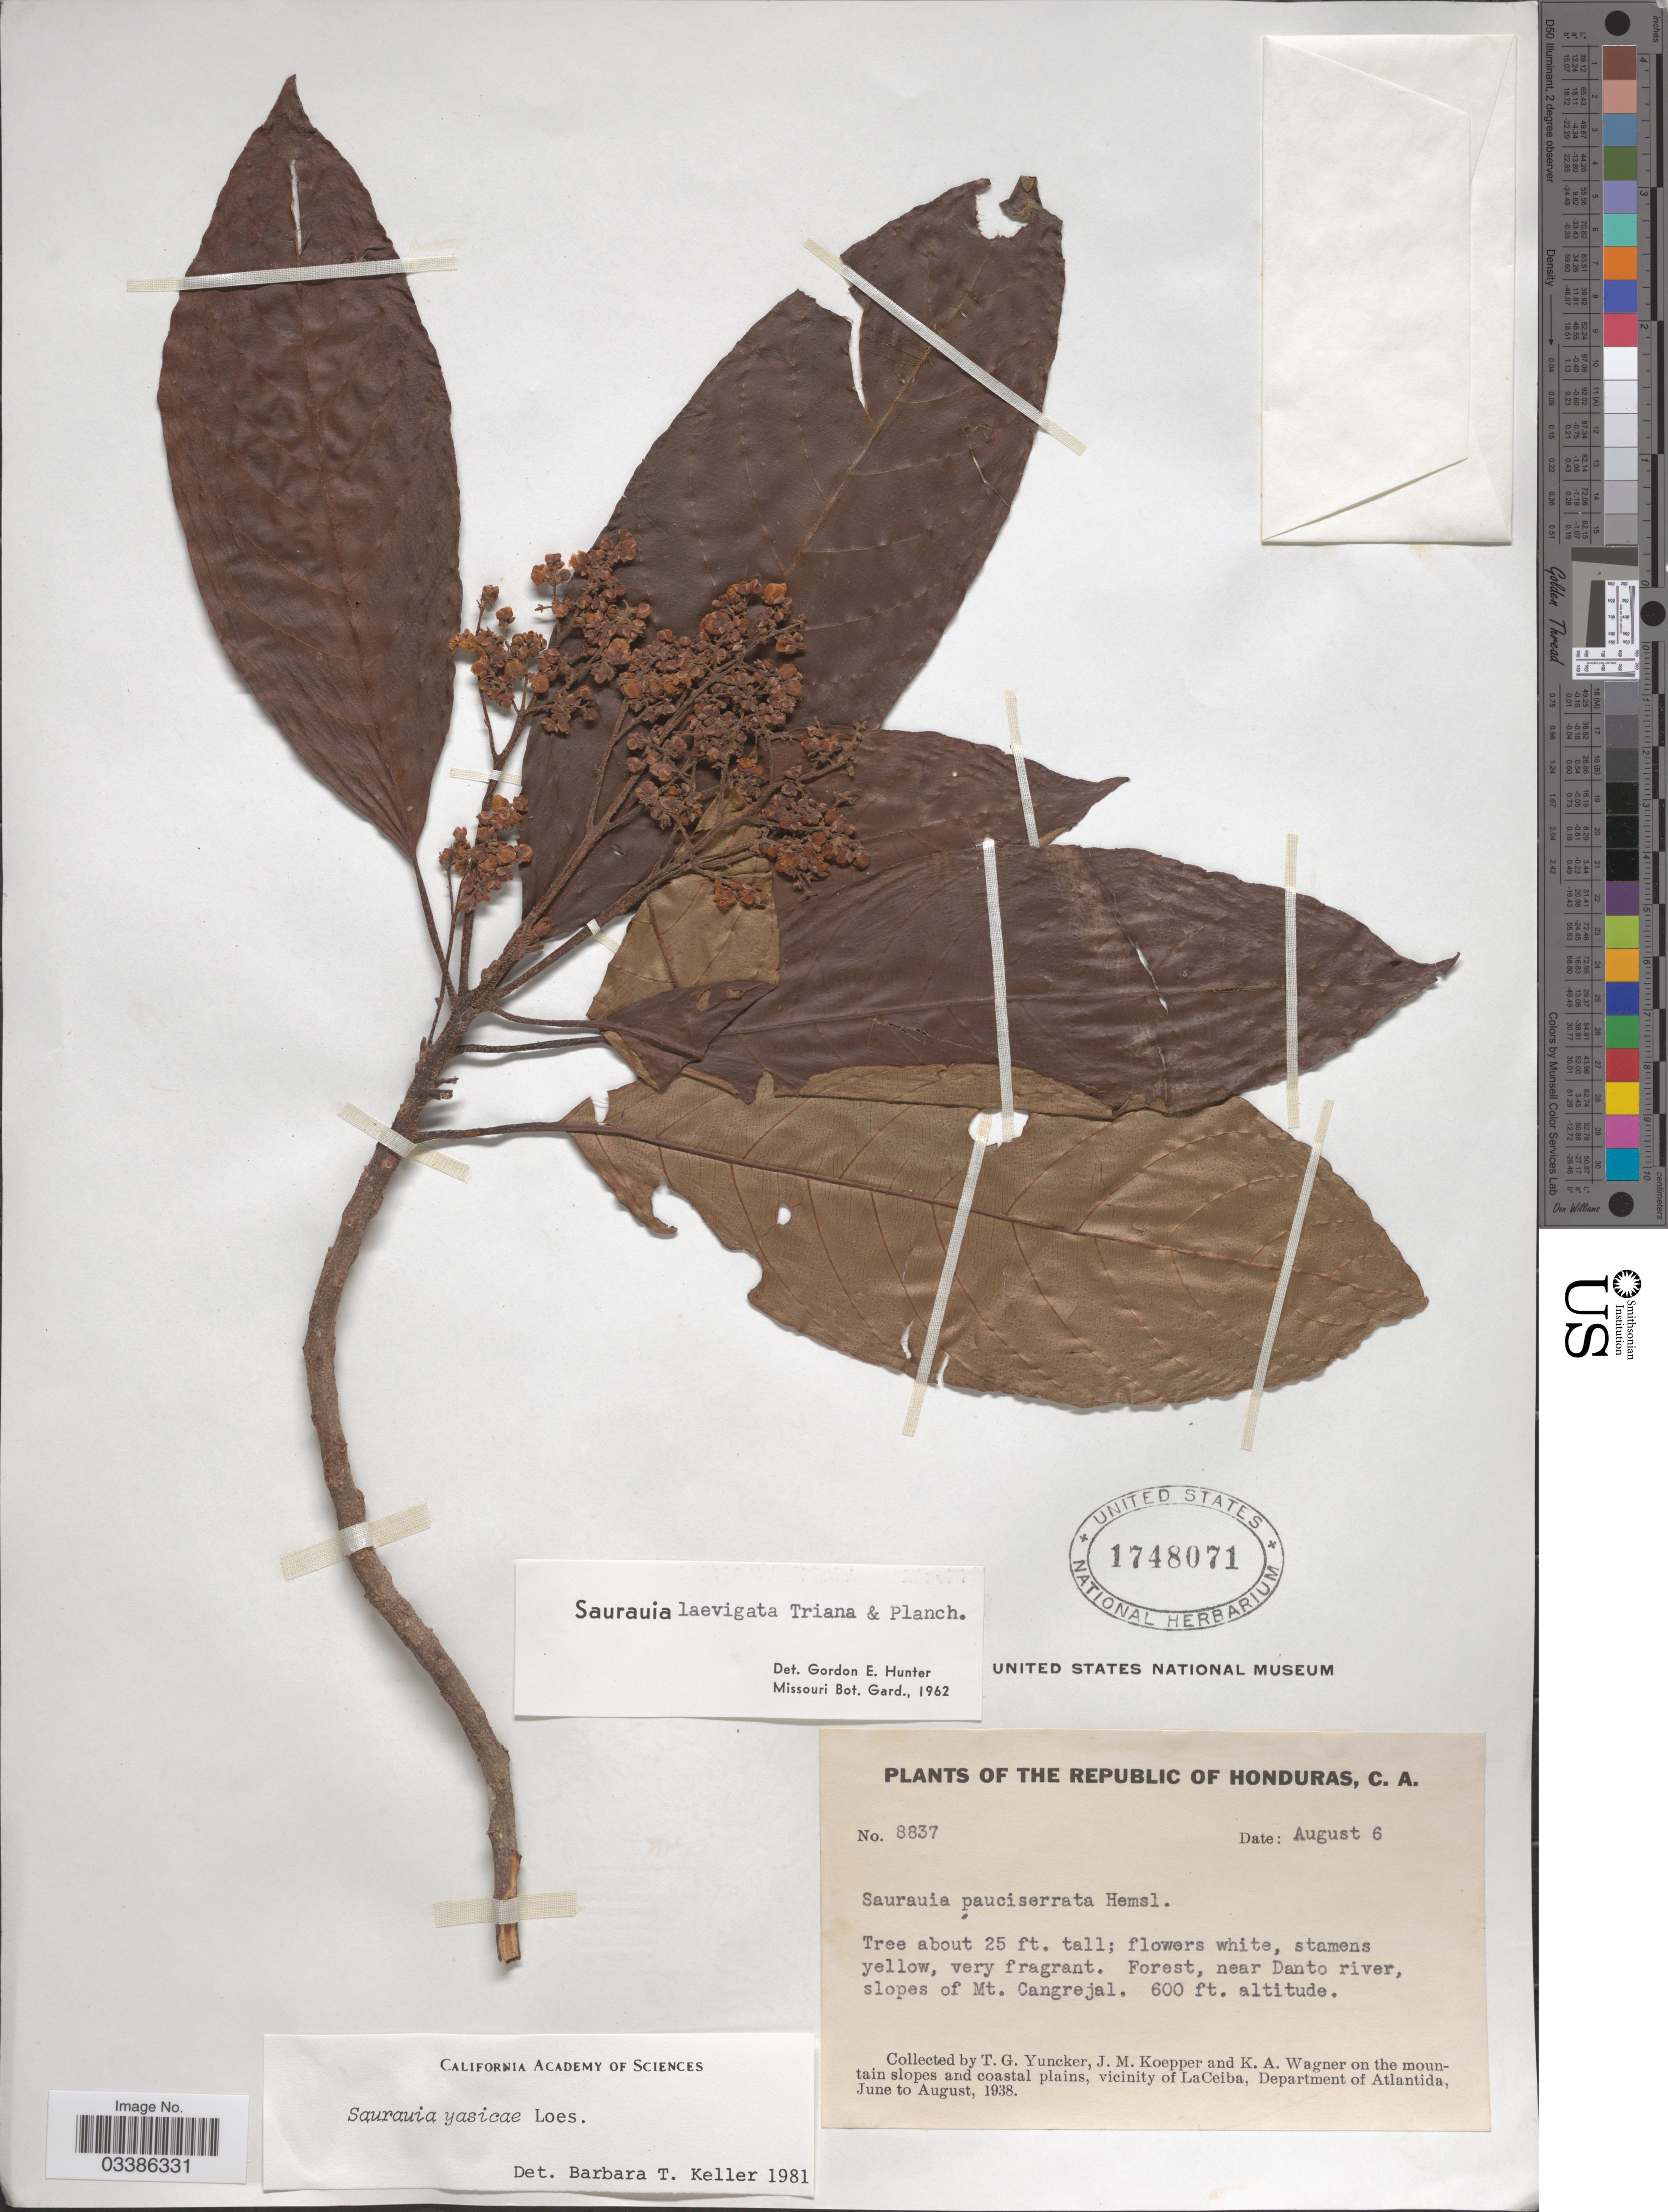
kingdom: Plantae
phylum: Tracheophyta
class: Magnoliopsida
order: Ericales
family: Actinidiaceae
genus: Saurauia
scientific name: Saurauia yasicae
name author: Loes.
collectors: T. G. Yuncker, J. M. Koepper & K. A. Wagner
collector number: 8837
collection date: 1938-08-06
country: Honduras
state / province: Atlántida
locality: Forest, near Danto river, slopes of Mt. Cangrejal. On the mountain slopes and coastal plains, vicinity of LaCeiba, Department of Atlantida.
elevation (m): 183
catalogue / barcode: US 1748071